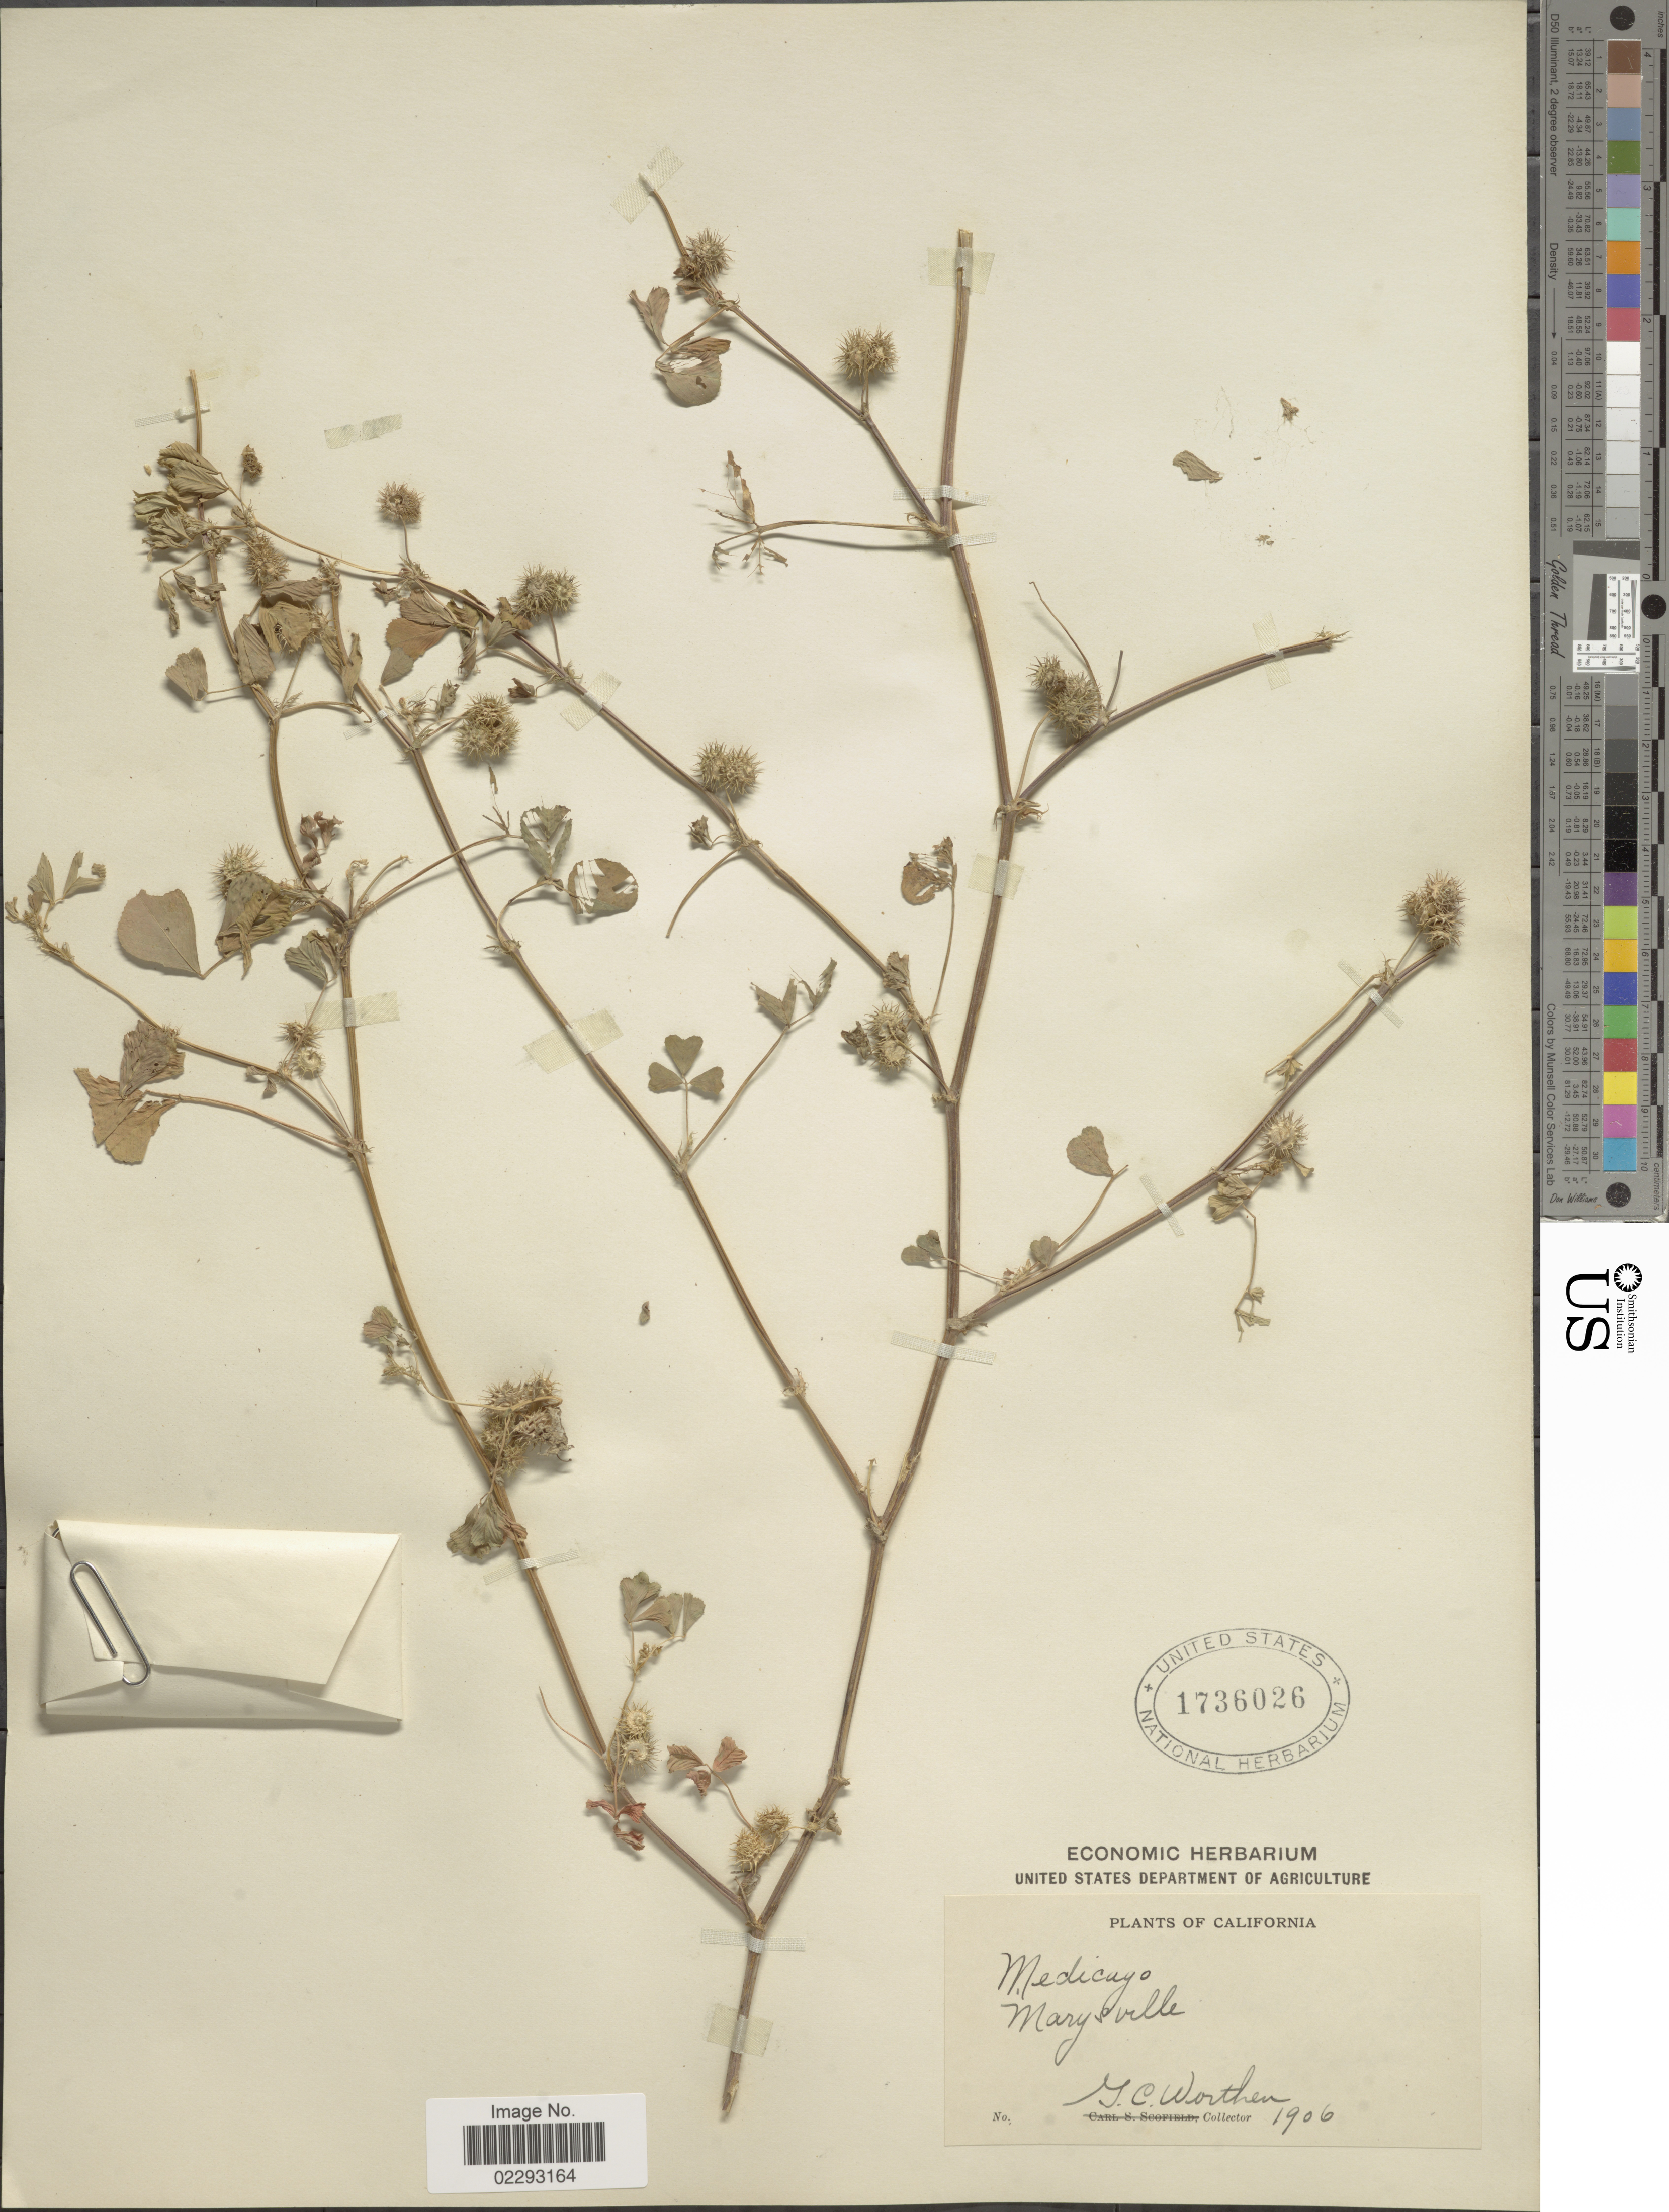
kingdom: Plantae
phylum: Tracheophyta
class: Magnoliopsida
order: Fabales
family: Fabaceae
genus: Medicago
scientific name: Medicago sp.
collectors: G. Worthen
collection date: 1906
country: United States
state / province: California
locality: California, Marysville.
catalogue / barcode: US 1736026